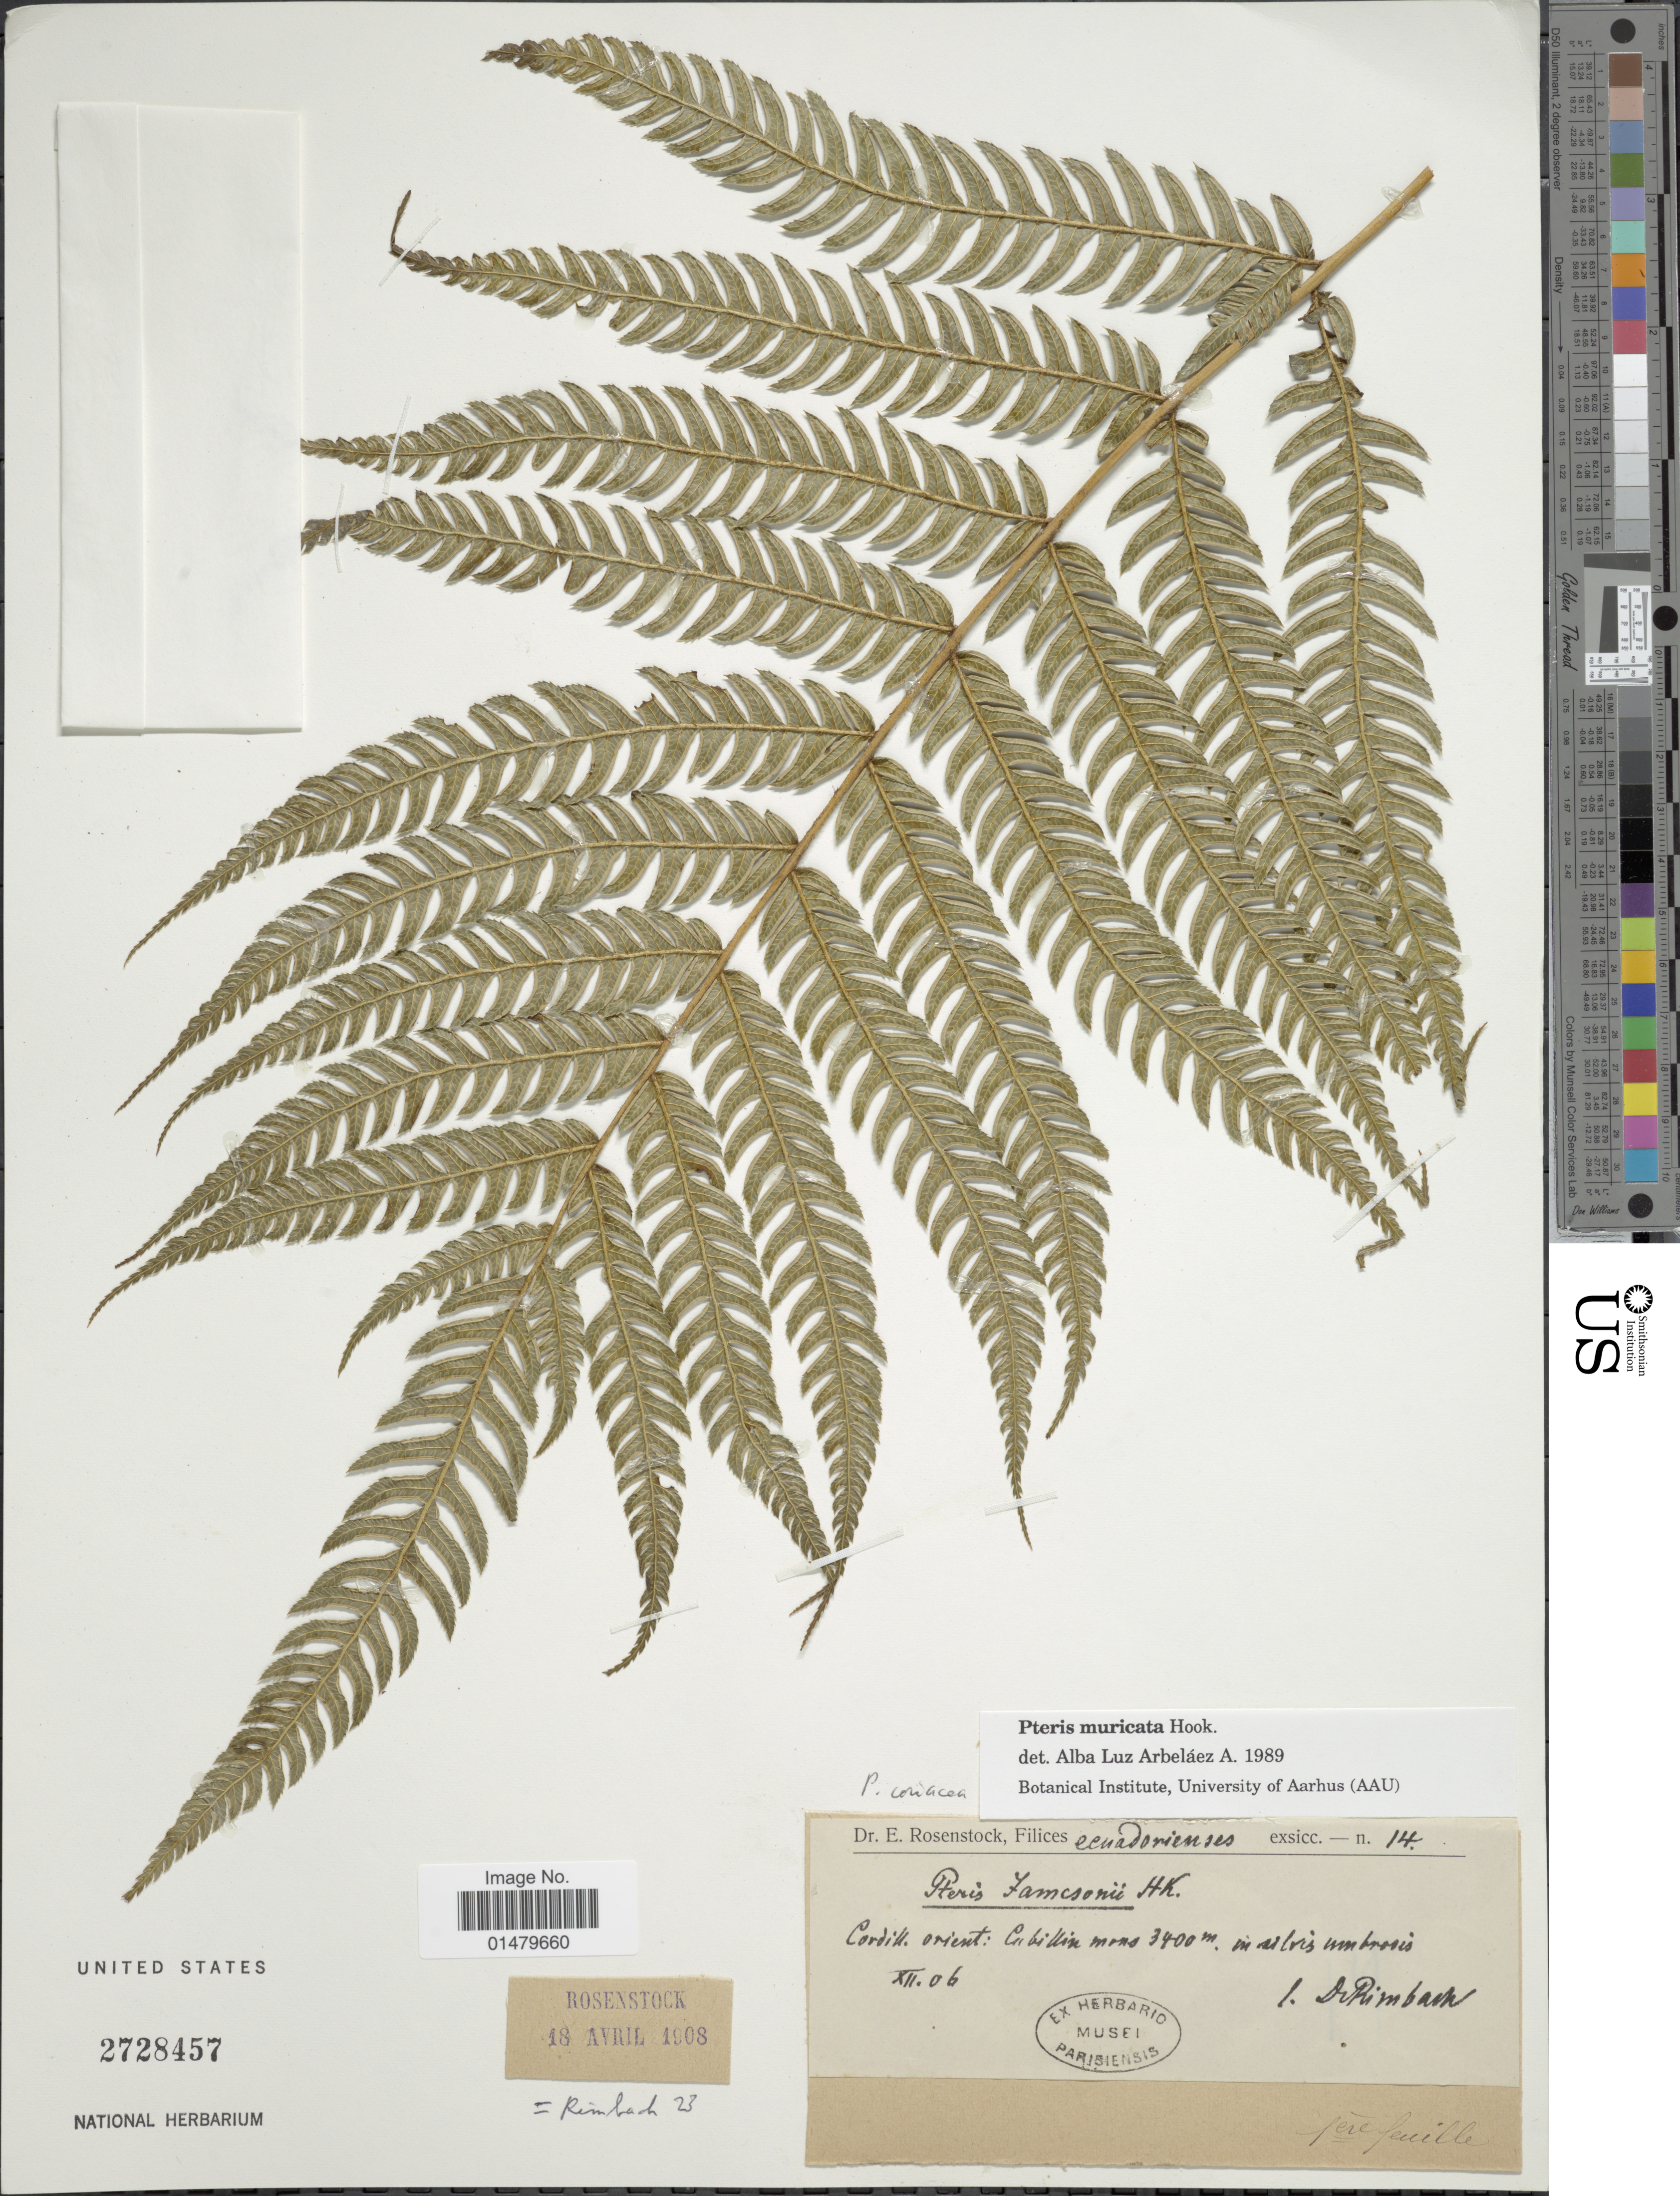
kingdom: Plantae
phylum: Tracheophyta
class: Polypodiopsida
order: Polypodiales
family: Pteridaceae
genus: Pteris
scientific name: Pteris muricata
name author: Rosenst.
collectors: Rimbach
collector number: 14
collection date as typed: Transcribed d/m/y: /12/6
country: Ecuador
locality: Cordill. orient: Cubillin mons. Ecuadorienses, in silvis umbrosis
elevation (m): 3400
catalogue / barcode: US 2728457